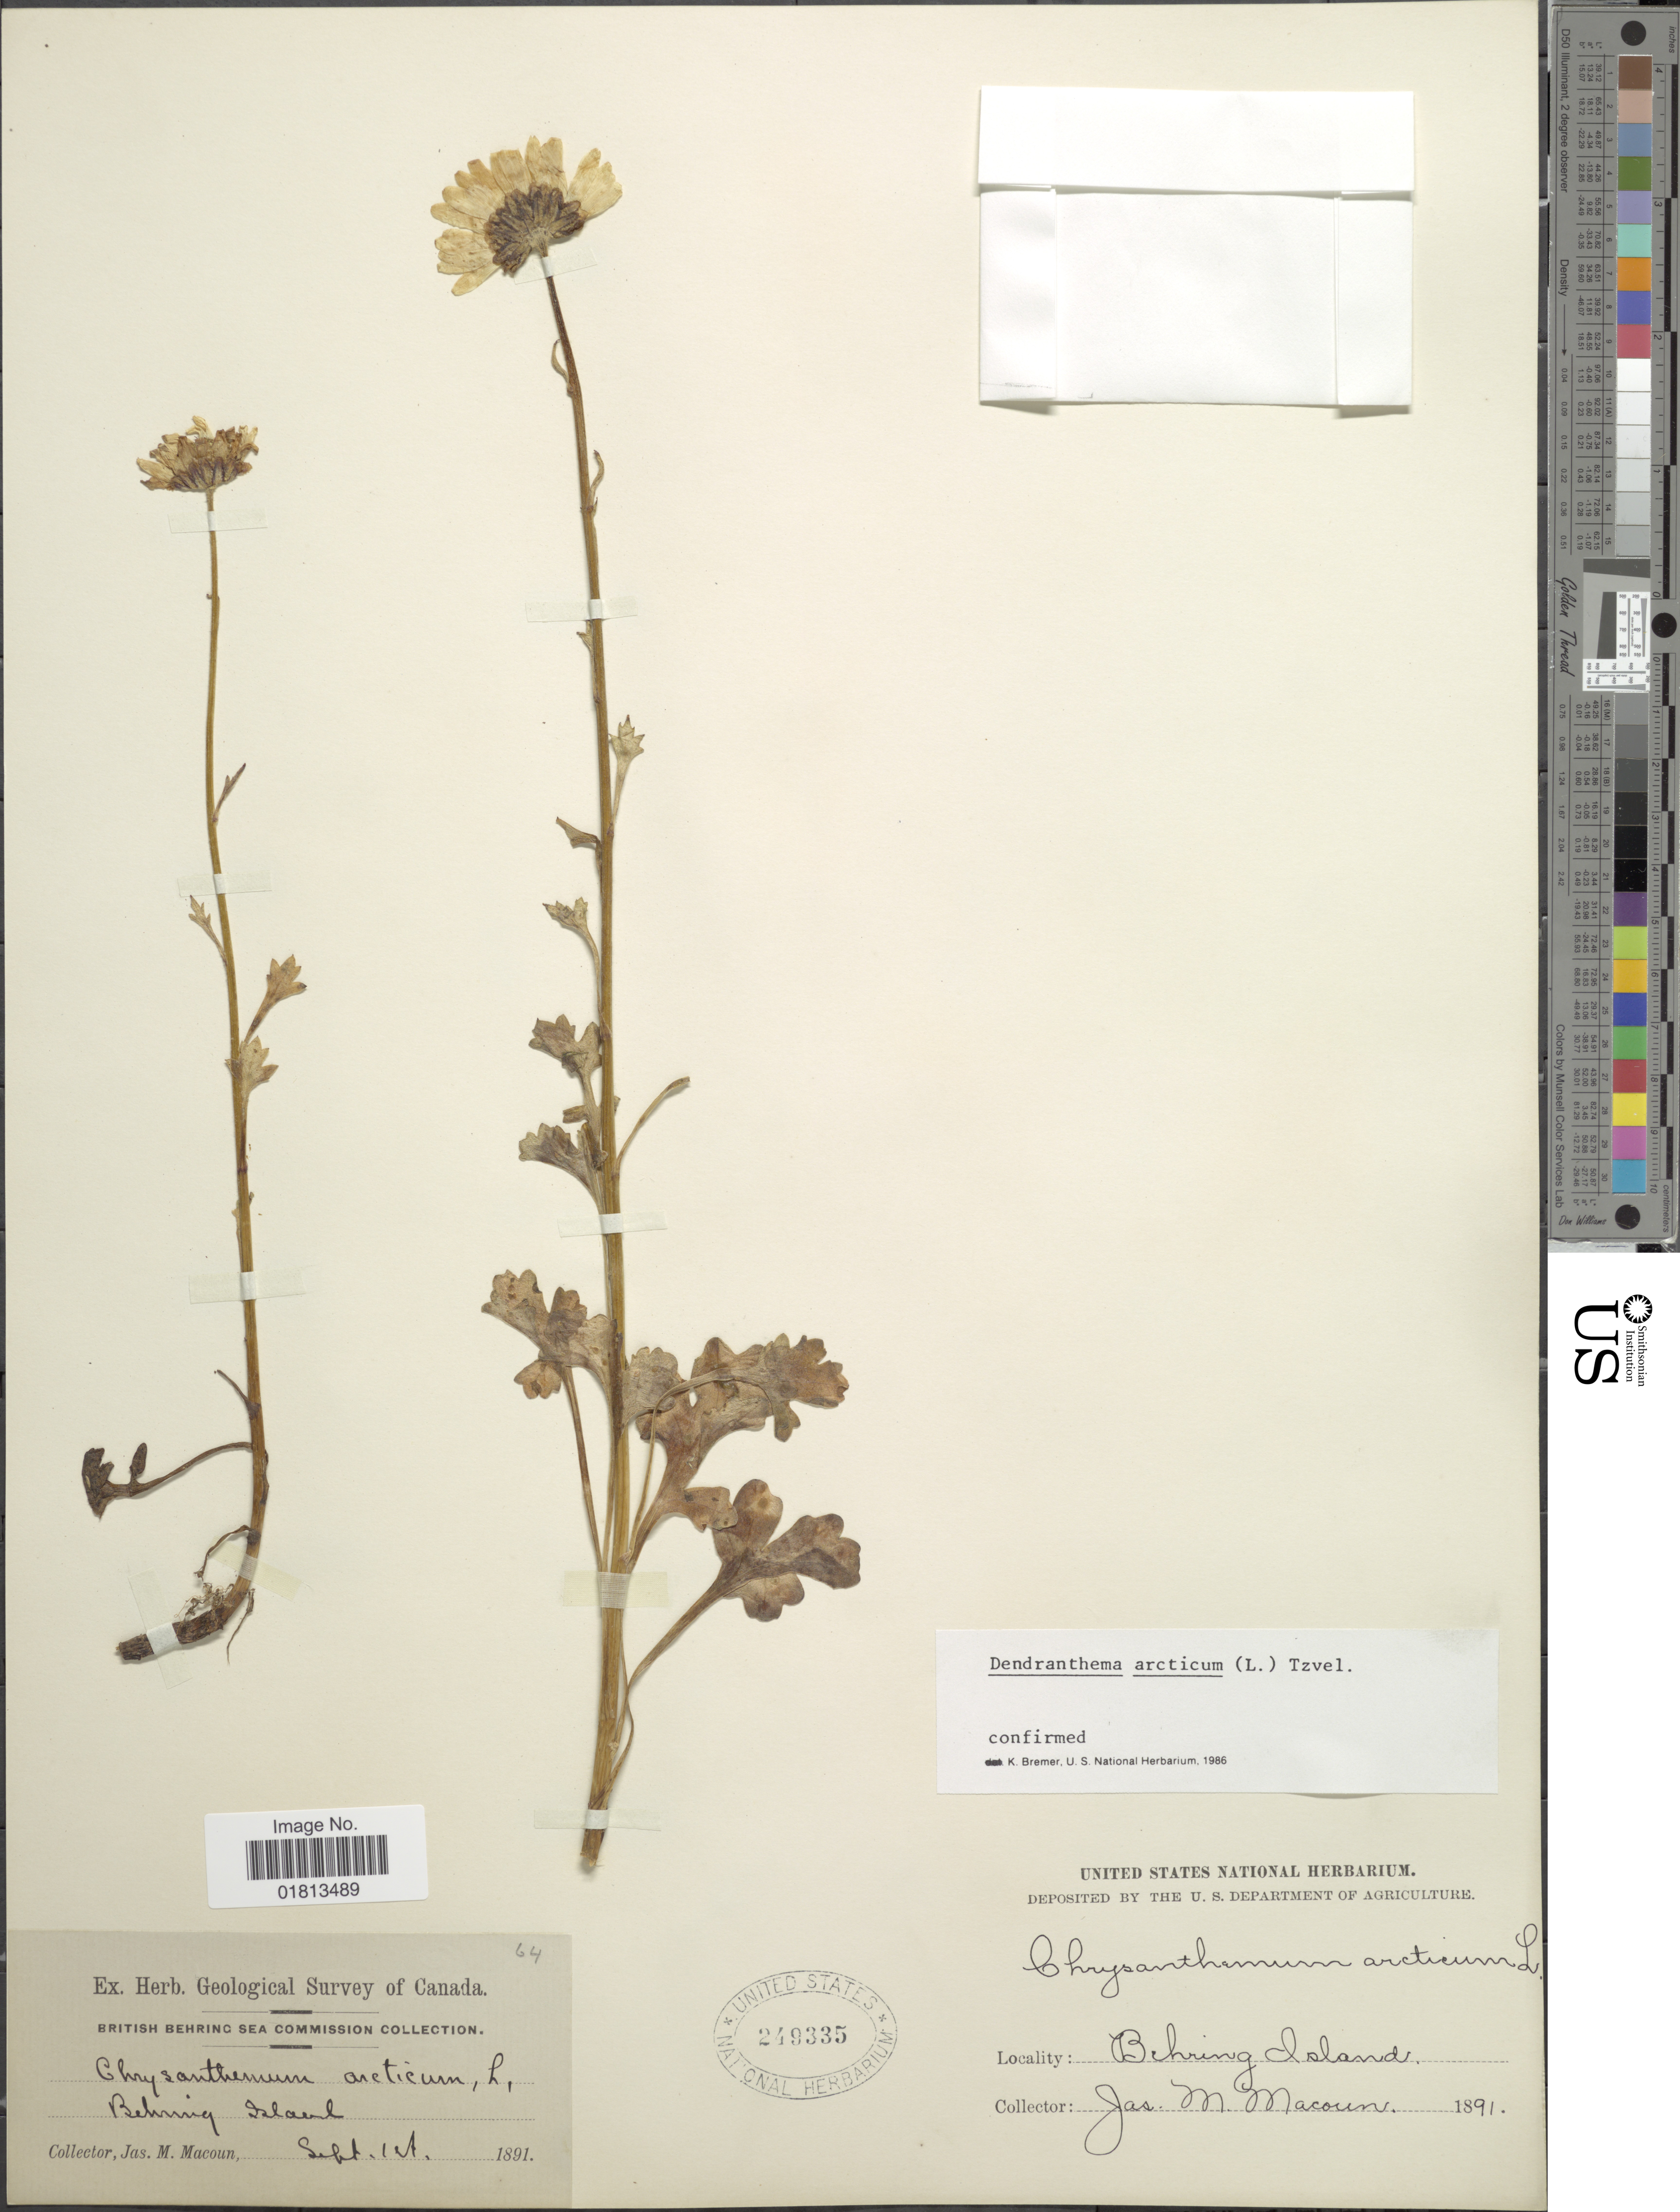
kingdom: Plantae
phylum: Tracheophyta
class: Magnoliopsida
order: Asterales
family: Asteraceae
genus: Dendranthema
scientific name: Dendranthema arcticum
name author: (L.) Tzvelev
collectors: J. M. Macoun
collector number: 64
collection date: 1891-09-11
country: Russian Federation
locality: Birtish Behring Sea Commision, Behring Island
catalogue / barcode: US 249335